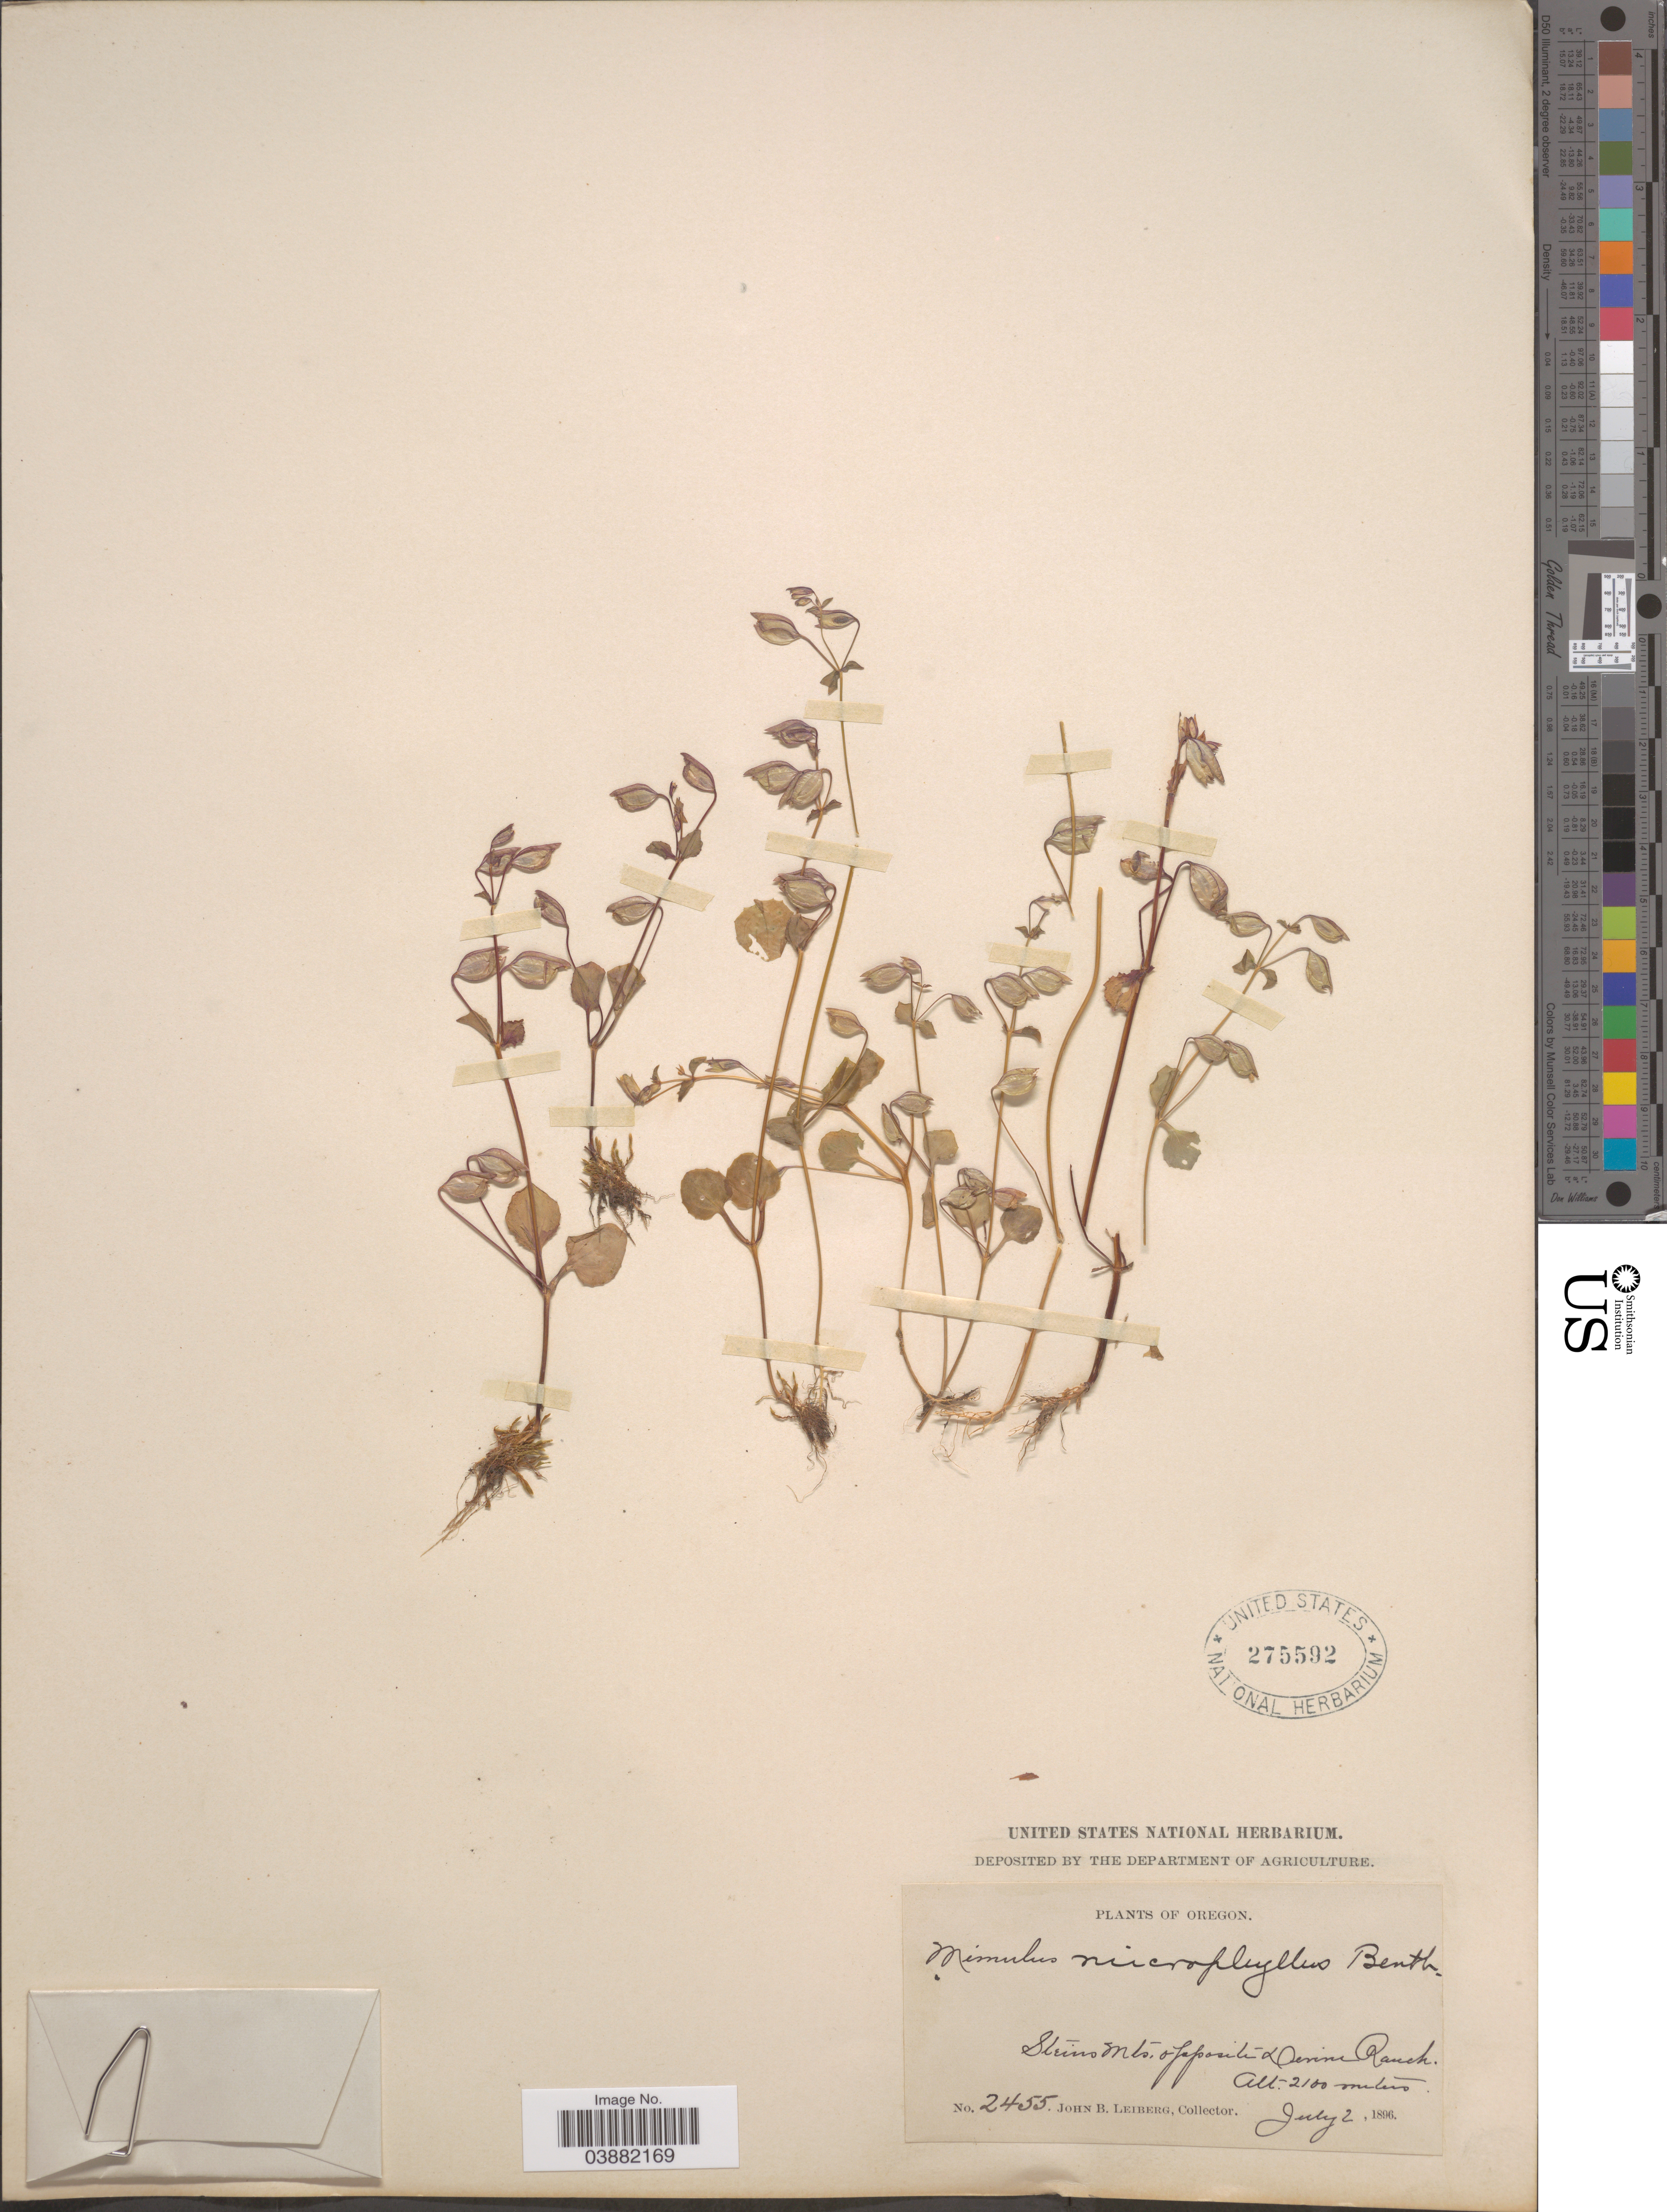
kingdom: Plantae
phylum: Tracheophyta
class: Magnoliopsida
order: Lamiales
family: Phrymaceae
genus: Mimulus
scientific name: Mimulus microphyllus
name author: Benth.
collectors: J. B. Leiberg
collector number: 2455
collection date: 1896-07-02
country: United States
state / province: Oregon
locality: Steins Mts. opposite Devine Ranch.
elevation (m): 2100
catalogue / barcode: US 275592